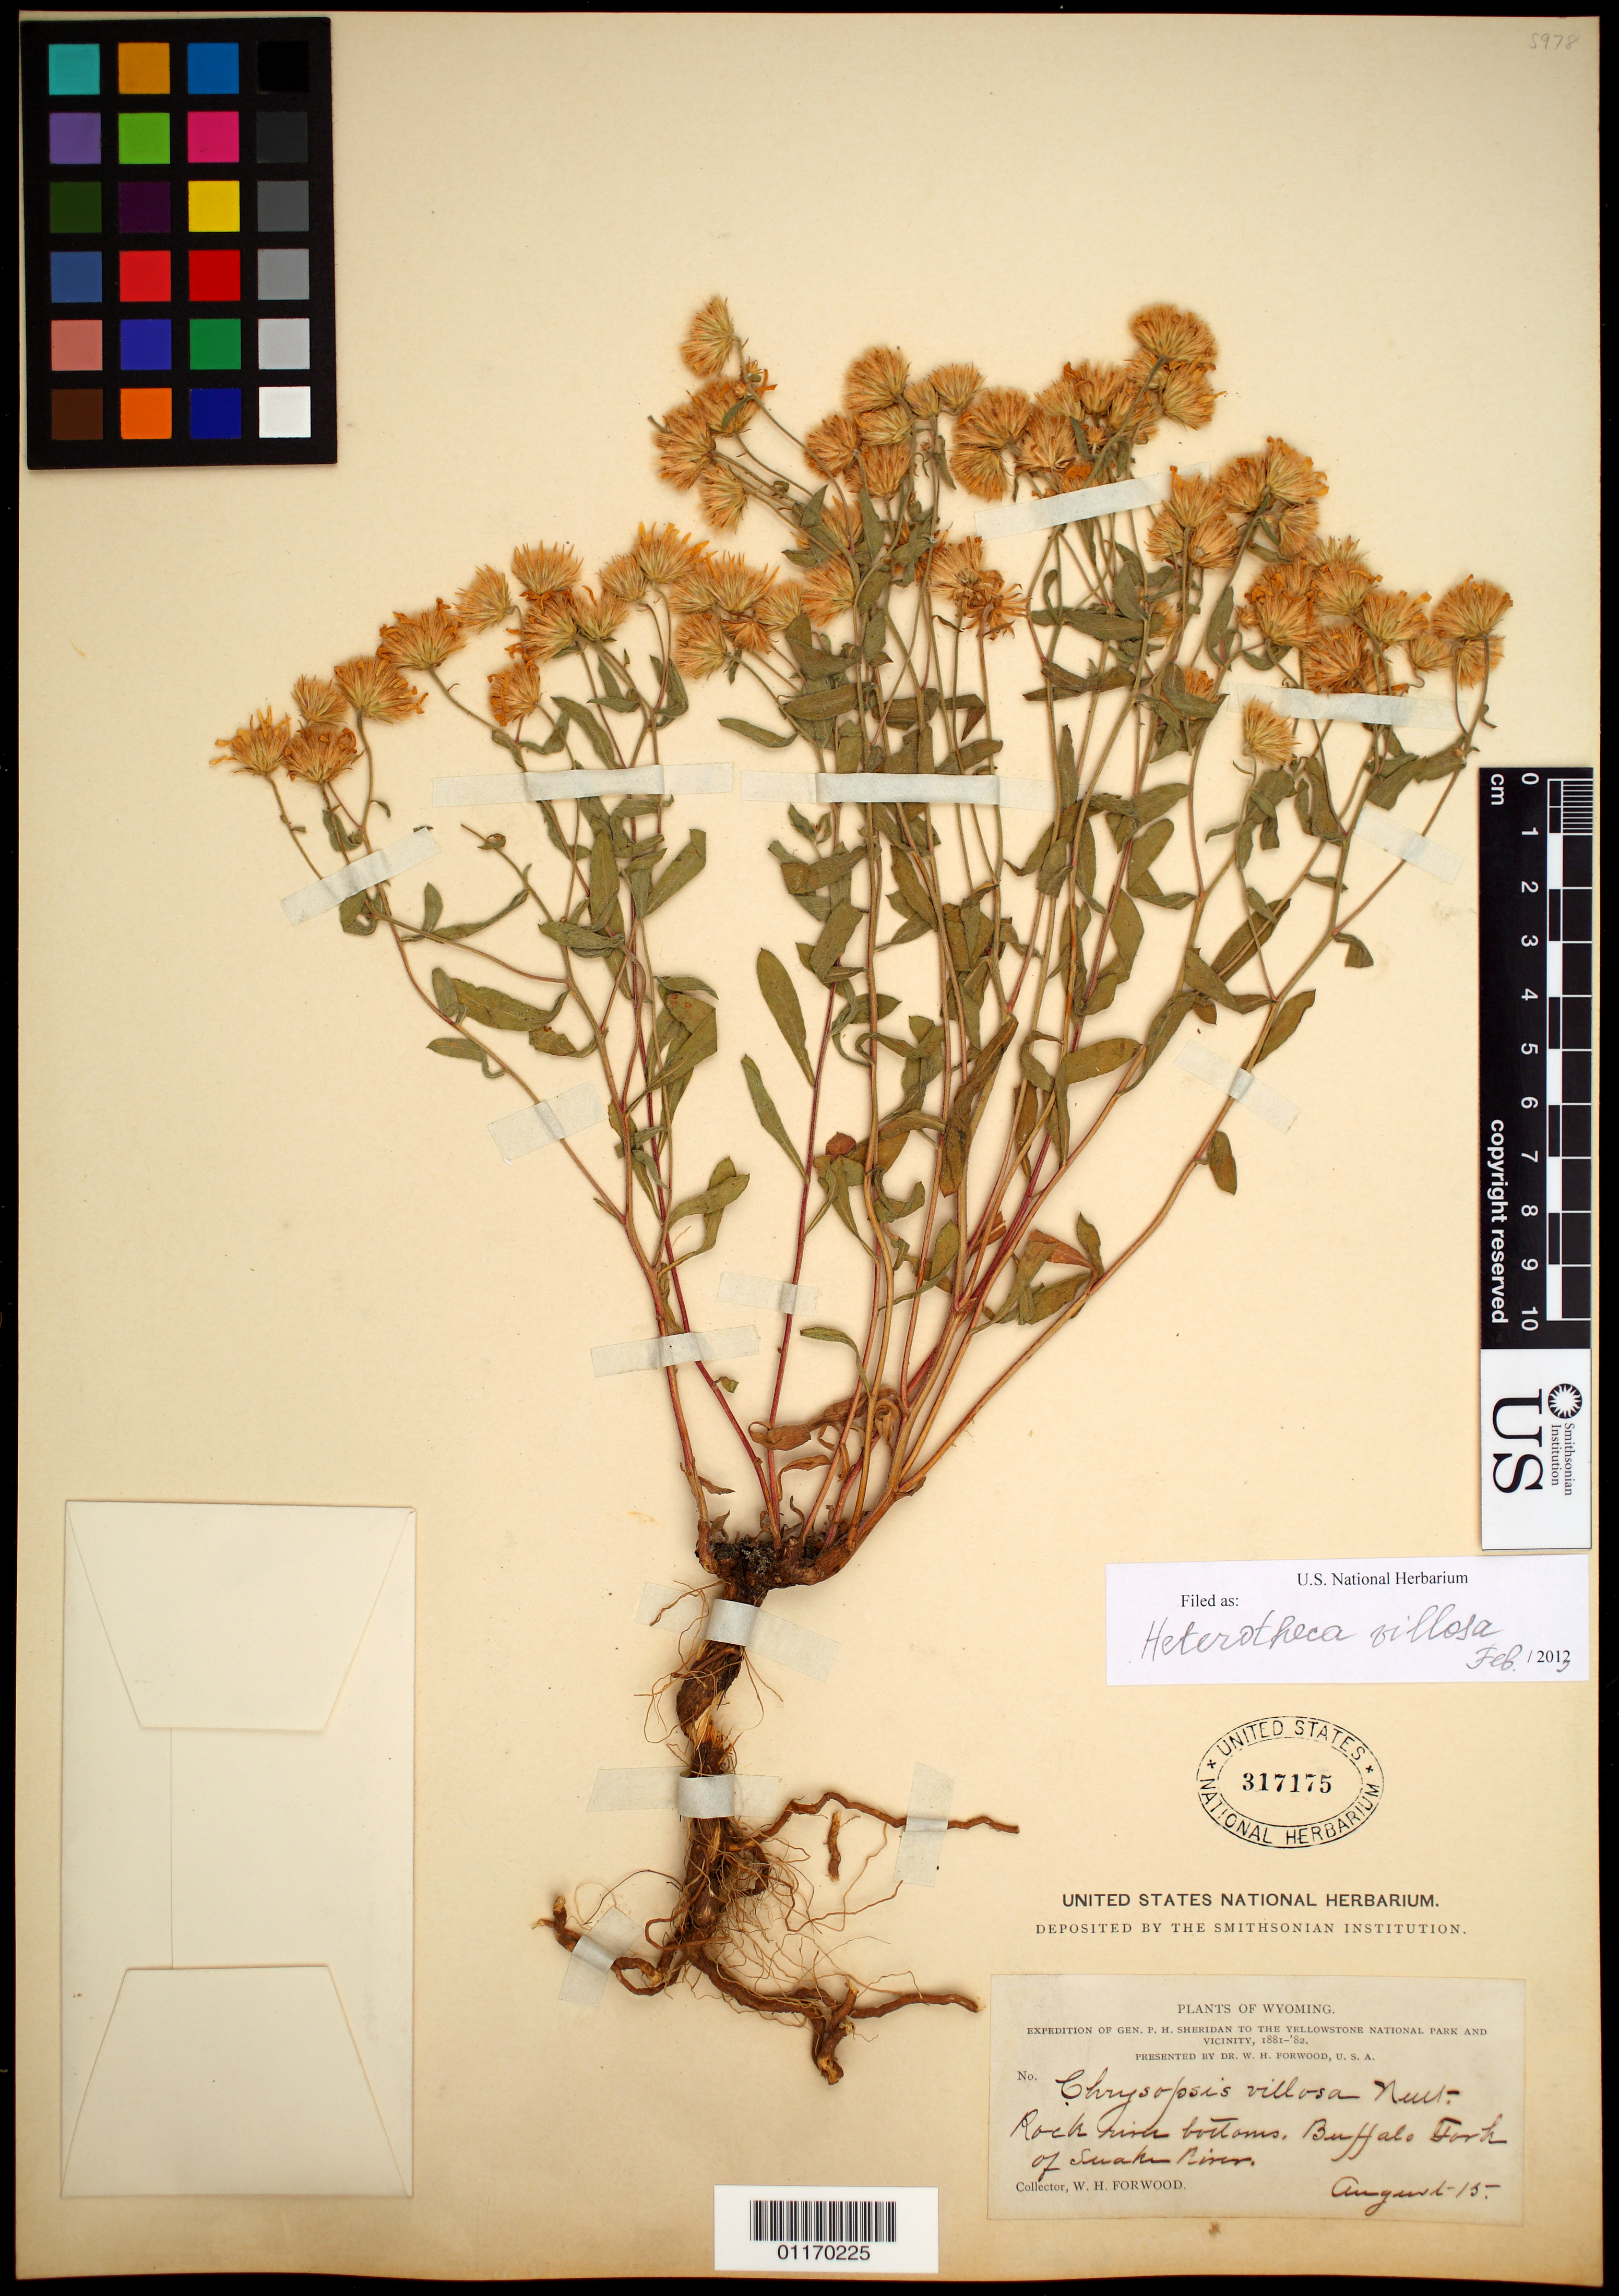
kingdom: Plantae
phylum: Tracheophyta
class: Magnoliopsida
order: Asterales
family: Asteraceae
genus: Heterotheca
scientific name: Heterotheca villosa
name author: (Pursh) Shinners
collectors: W. Forwood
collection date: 1881-08-15 or 1882-08-15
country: United States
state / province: Wyoming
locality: Buffalo Fork of Snake River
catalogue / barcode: US 317175